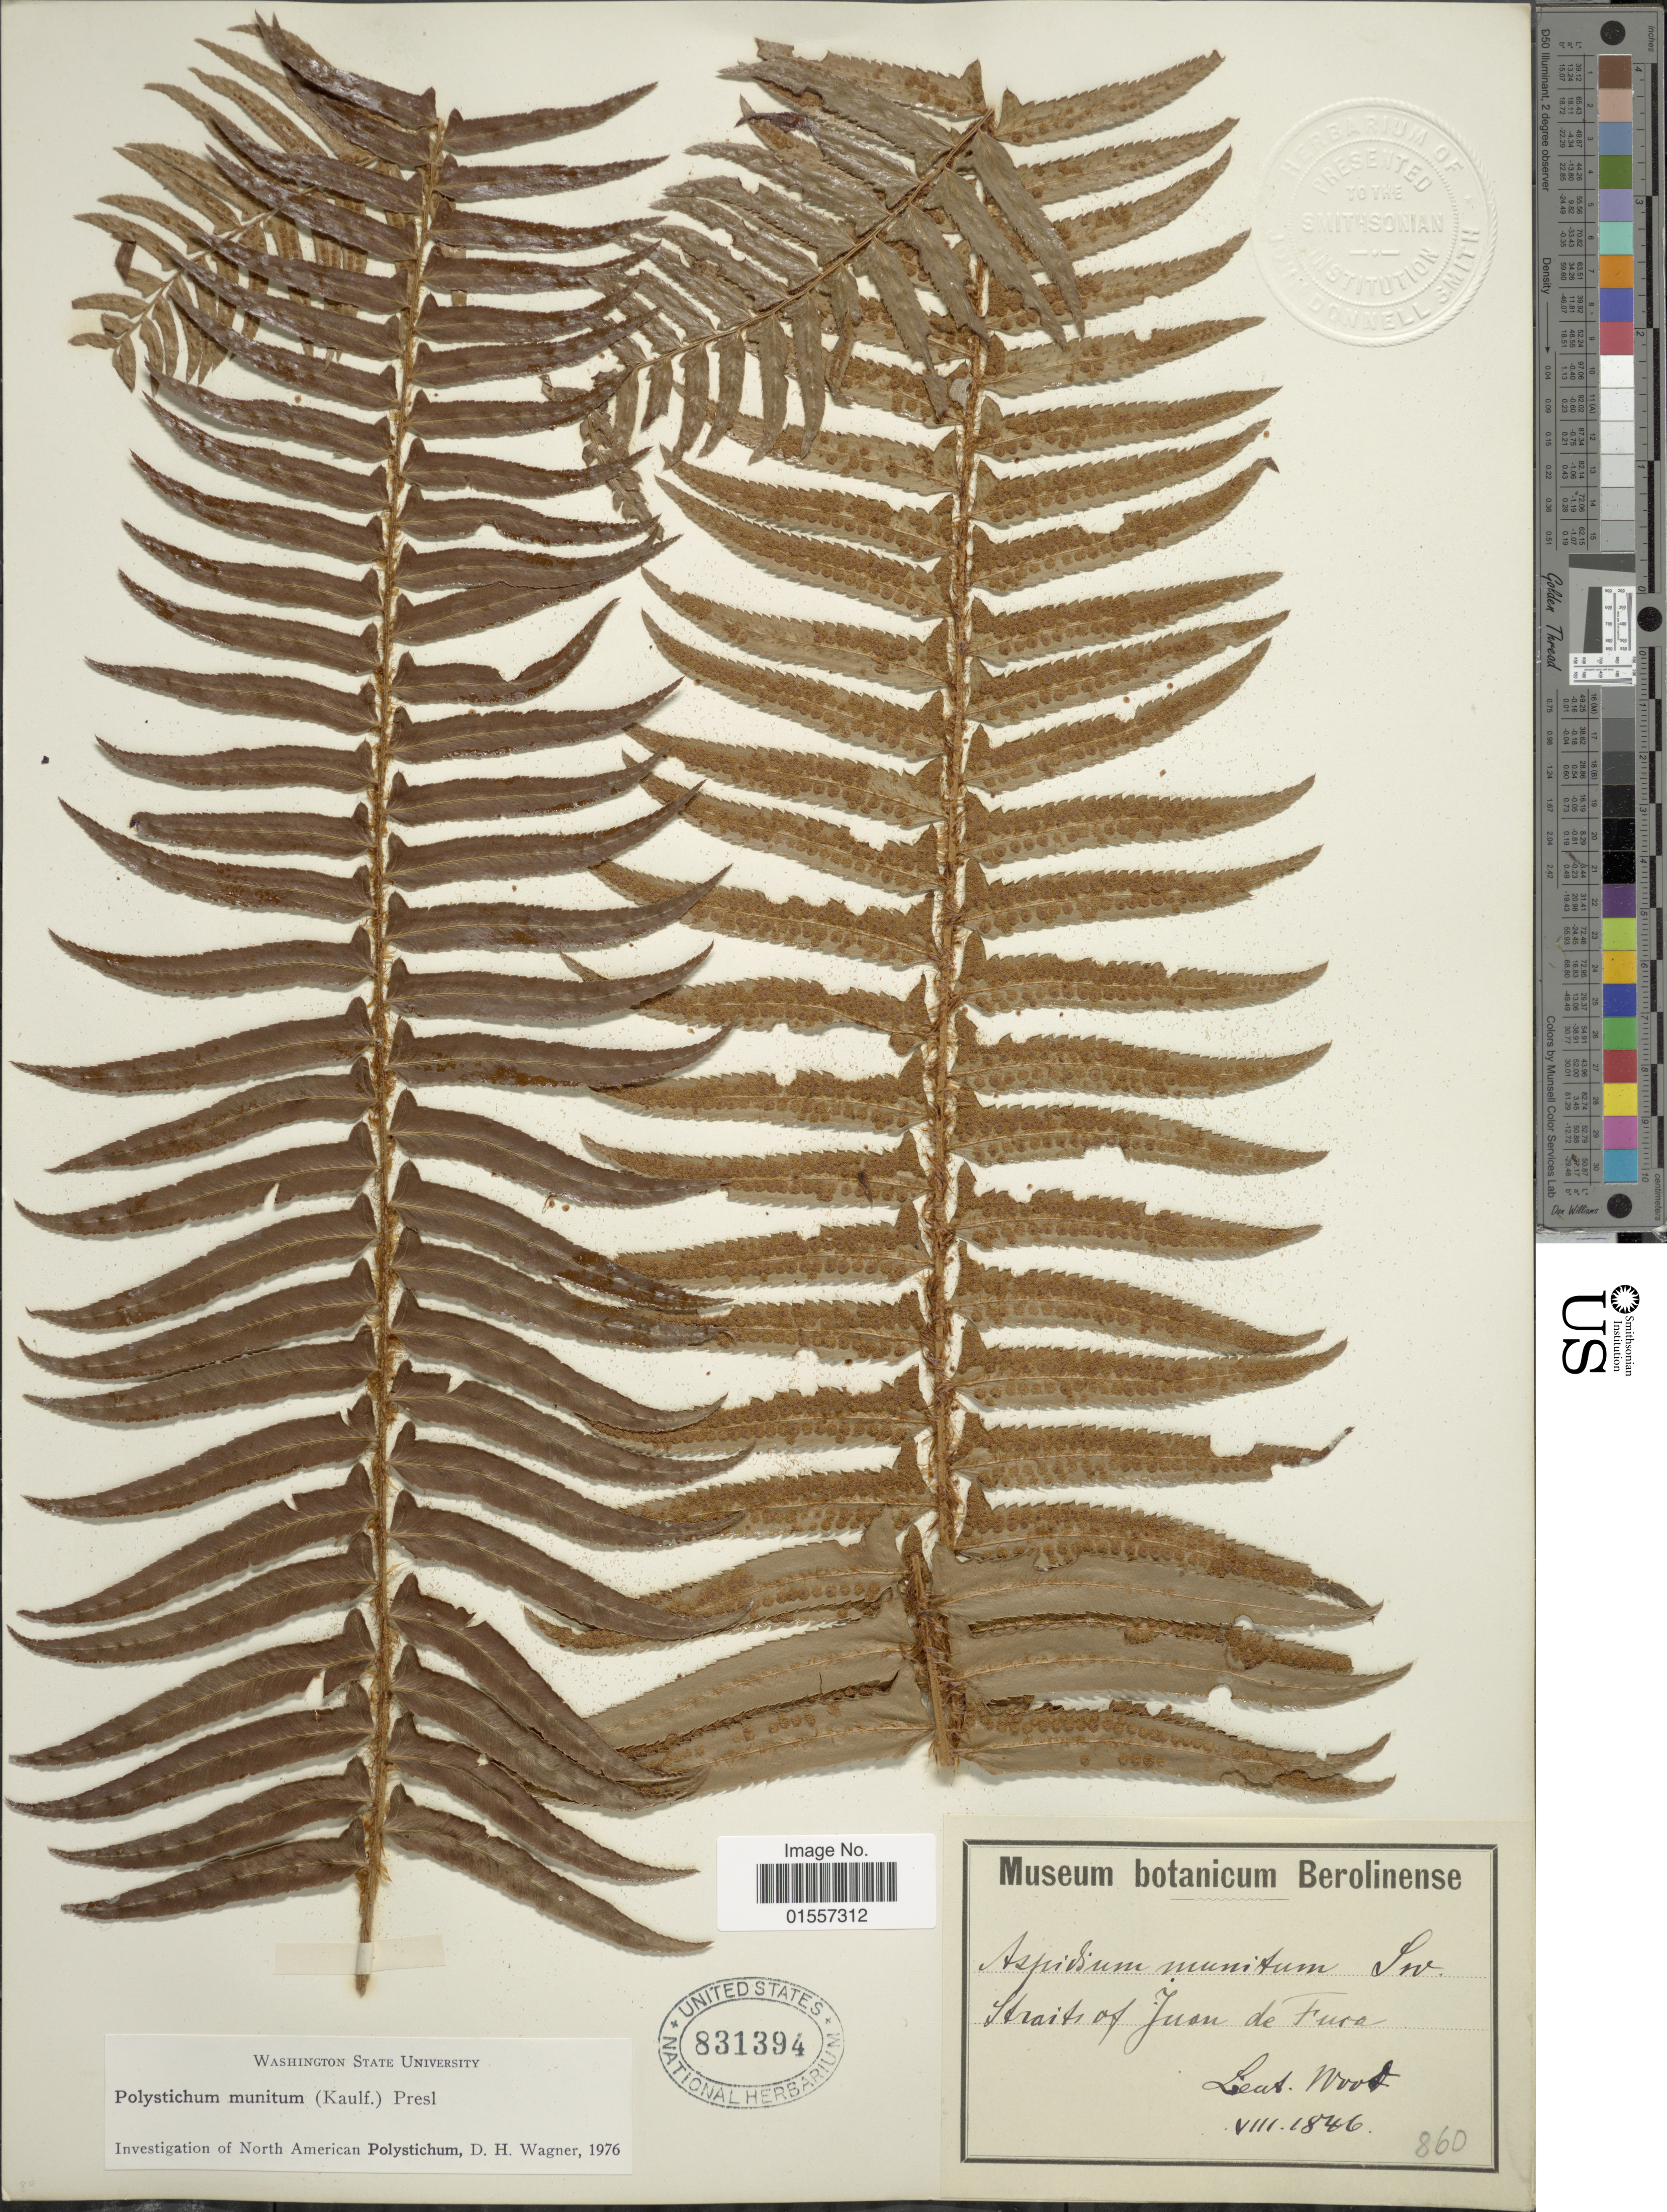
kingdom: Plantae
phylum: Tracheophyta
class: Polypodiopsida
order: Polypodiales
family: Dryopteridaceae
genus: Polystichum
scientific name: Polystichum munitum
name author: (Kaulf.) C. Presl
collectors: ex Mus. Bot. Berolinensi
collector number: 860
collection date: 1846-08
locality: Straits of Juan de Fuca, Leat. Wood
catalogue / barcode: US 831394